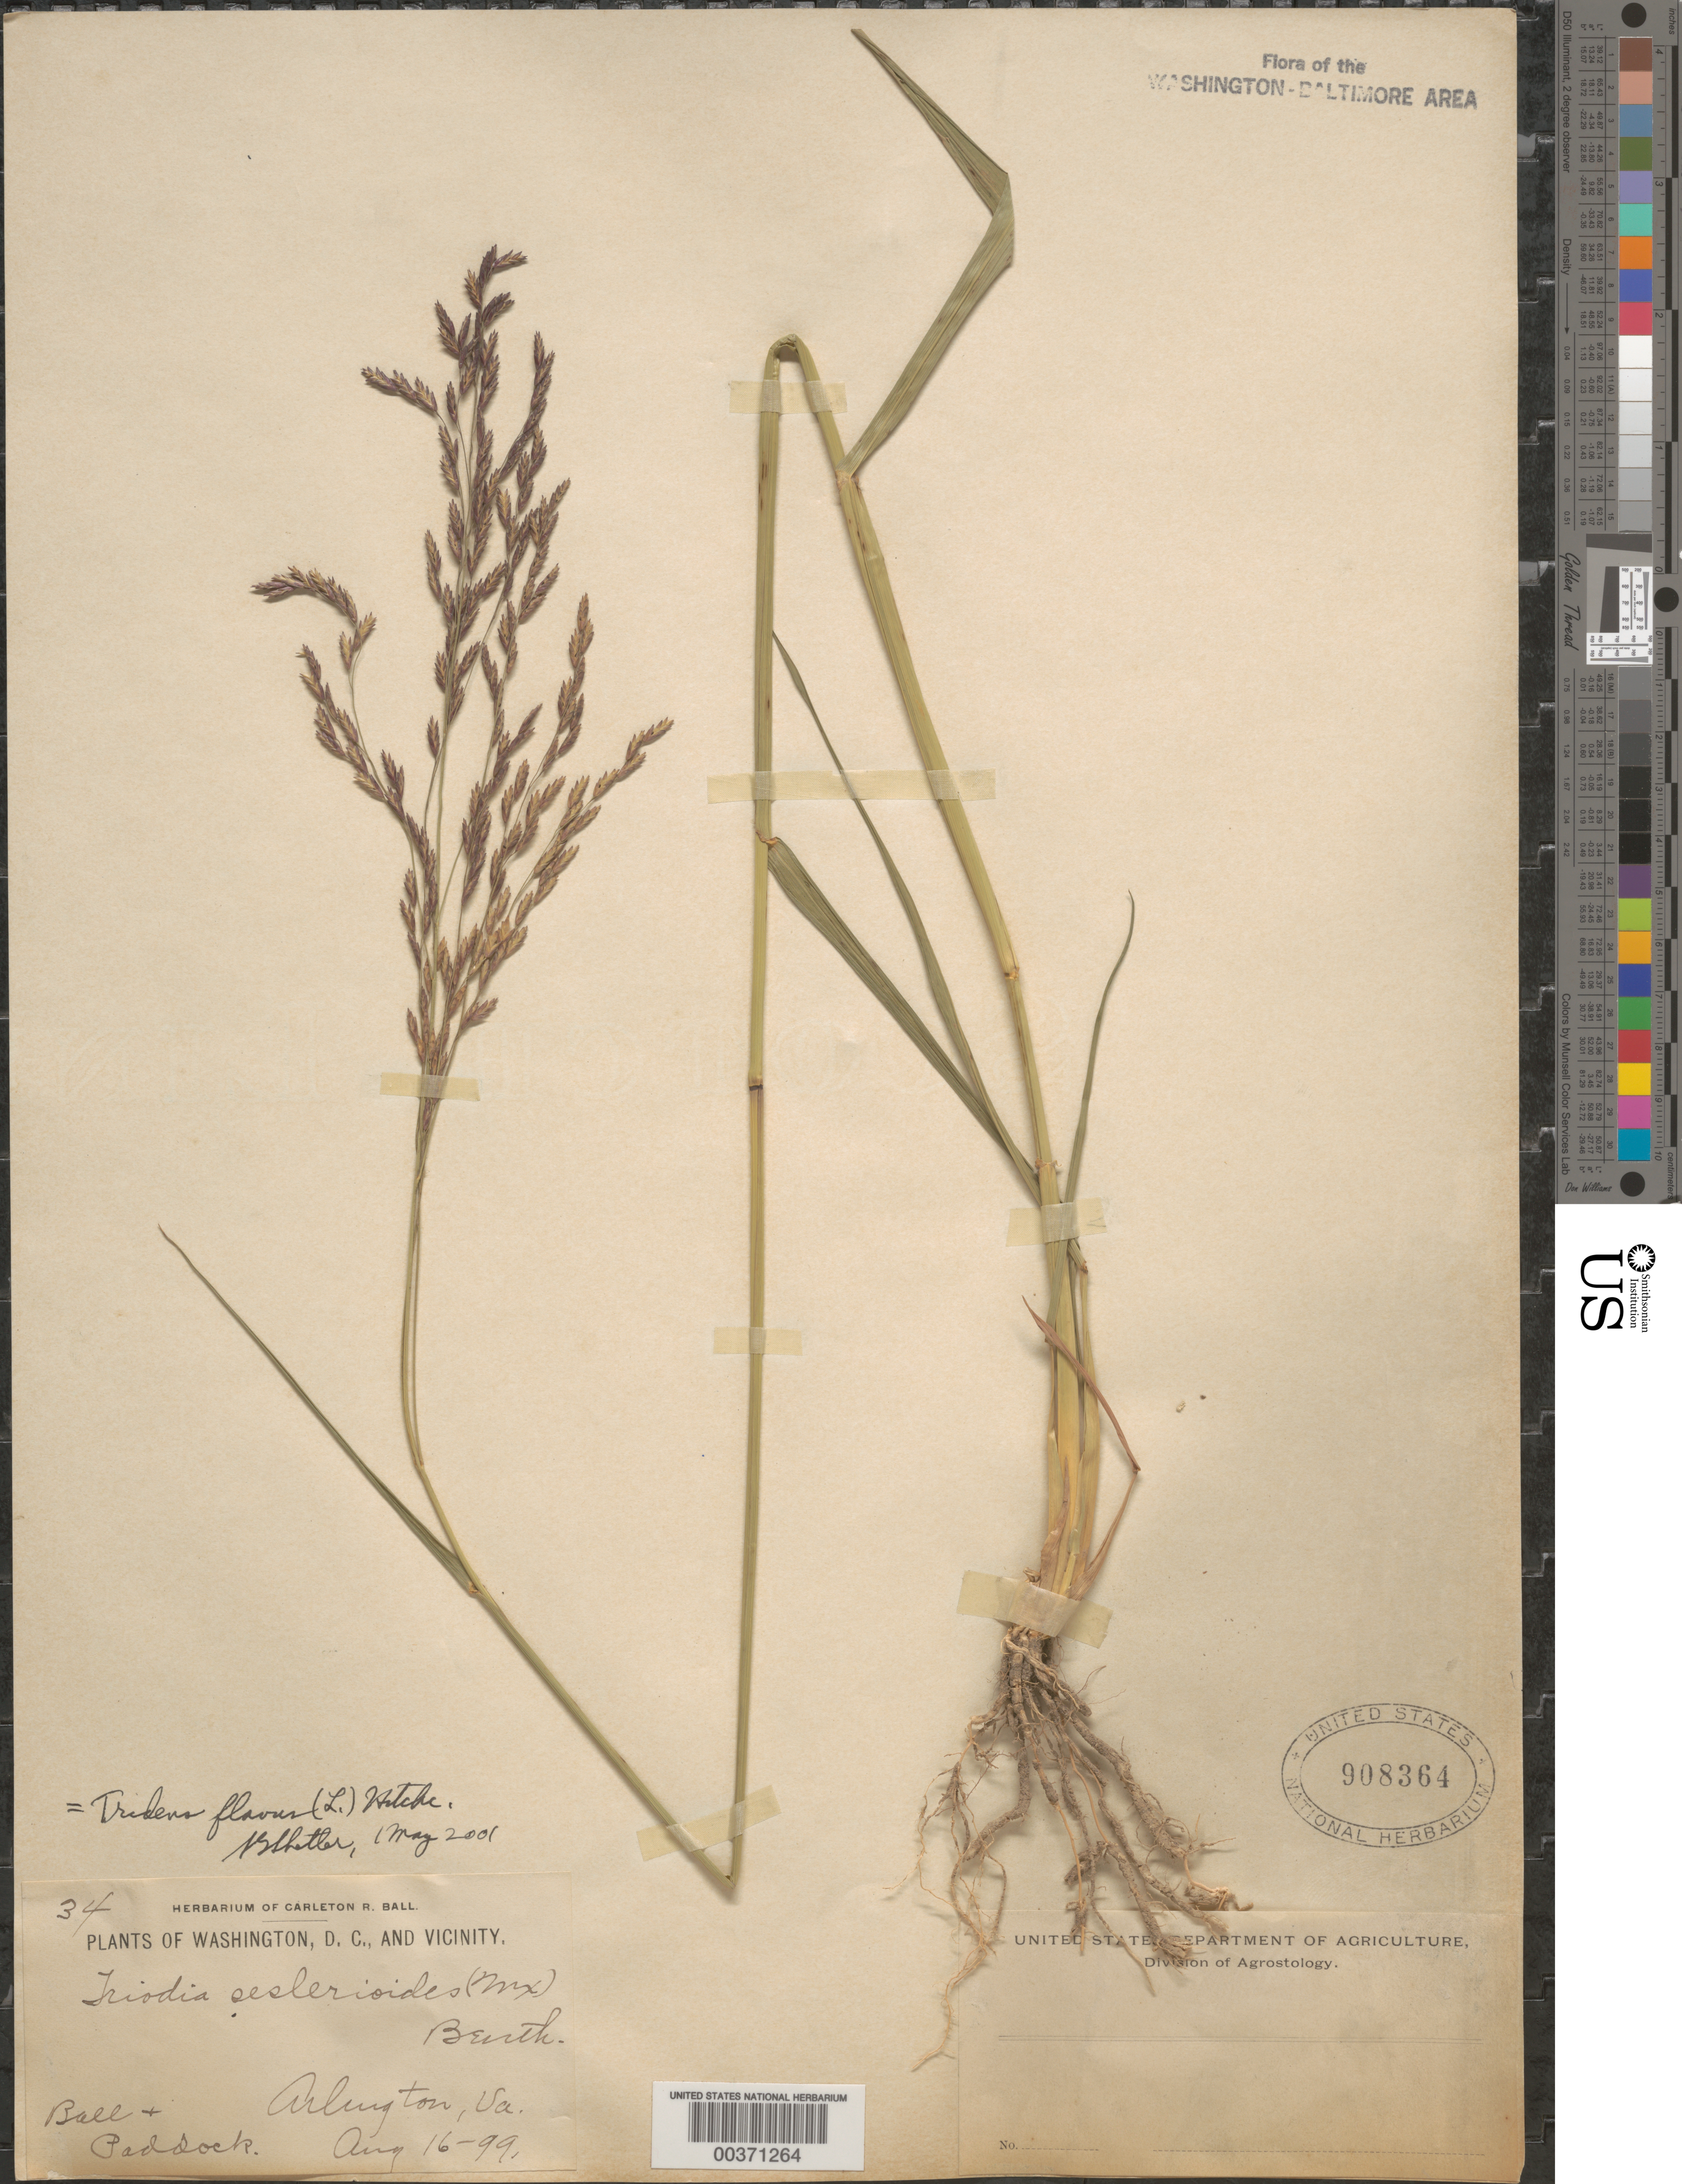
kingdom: Plantae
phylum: Tracheophyta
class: Liliopsida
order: Poales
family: Poaceae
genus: Tridens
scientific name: Tridens flavus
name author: (L.) Hitchc.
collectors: C. R. Ball & -. Paddock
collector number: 34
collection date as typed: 16 Aug 1899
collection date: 1899-08-16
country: United States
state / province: Virginia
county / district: Arlington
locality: Arlington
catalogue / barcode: US 908364